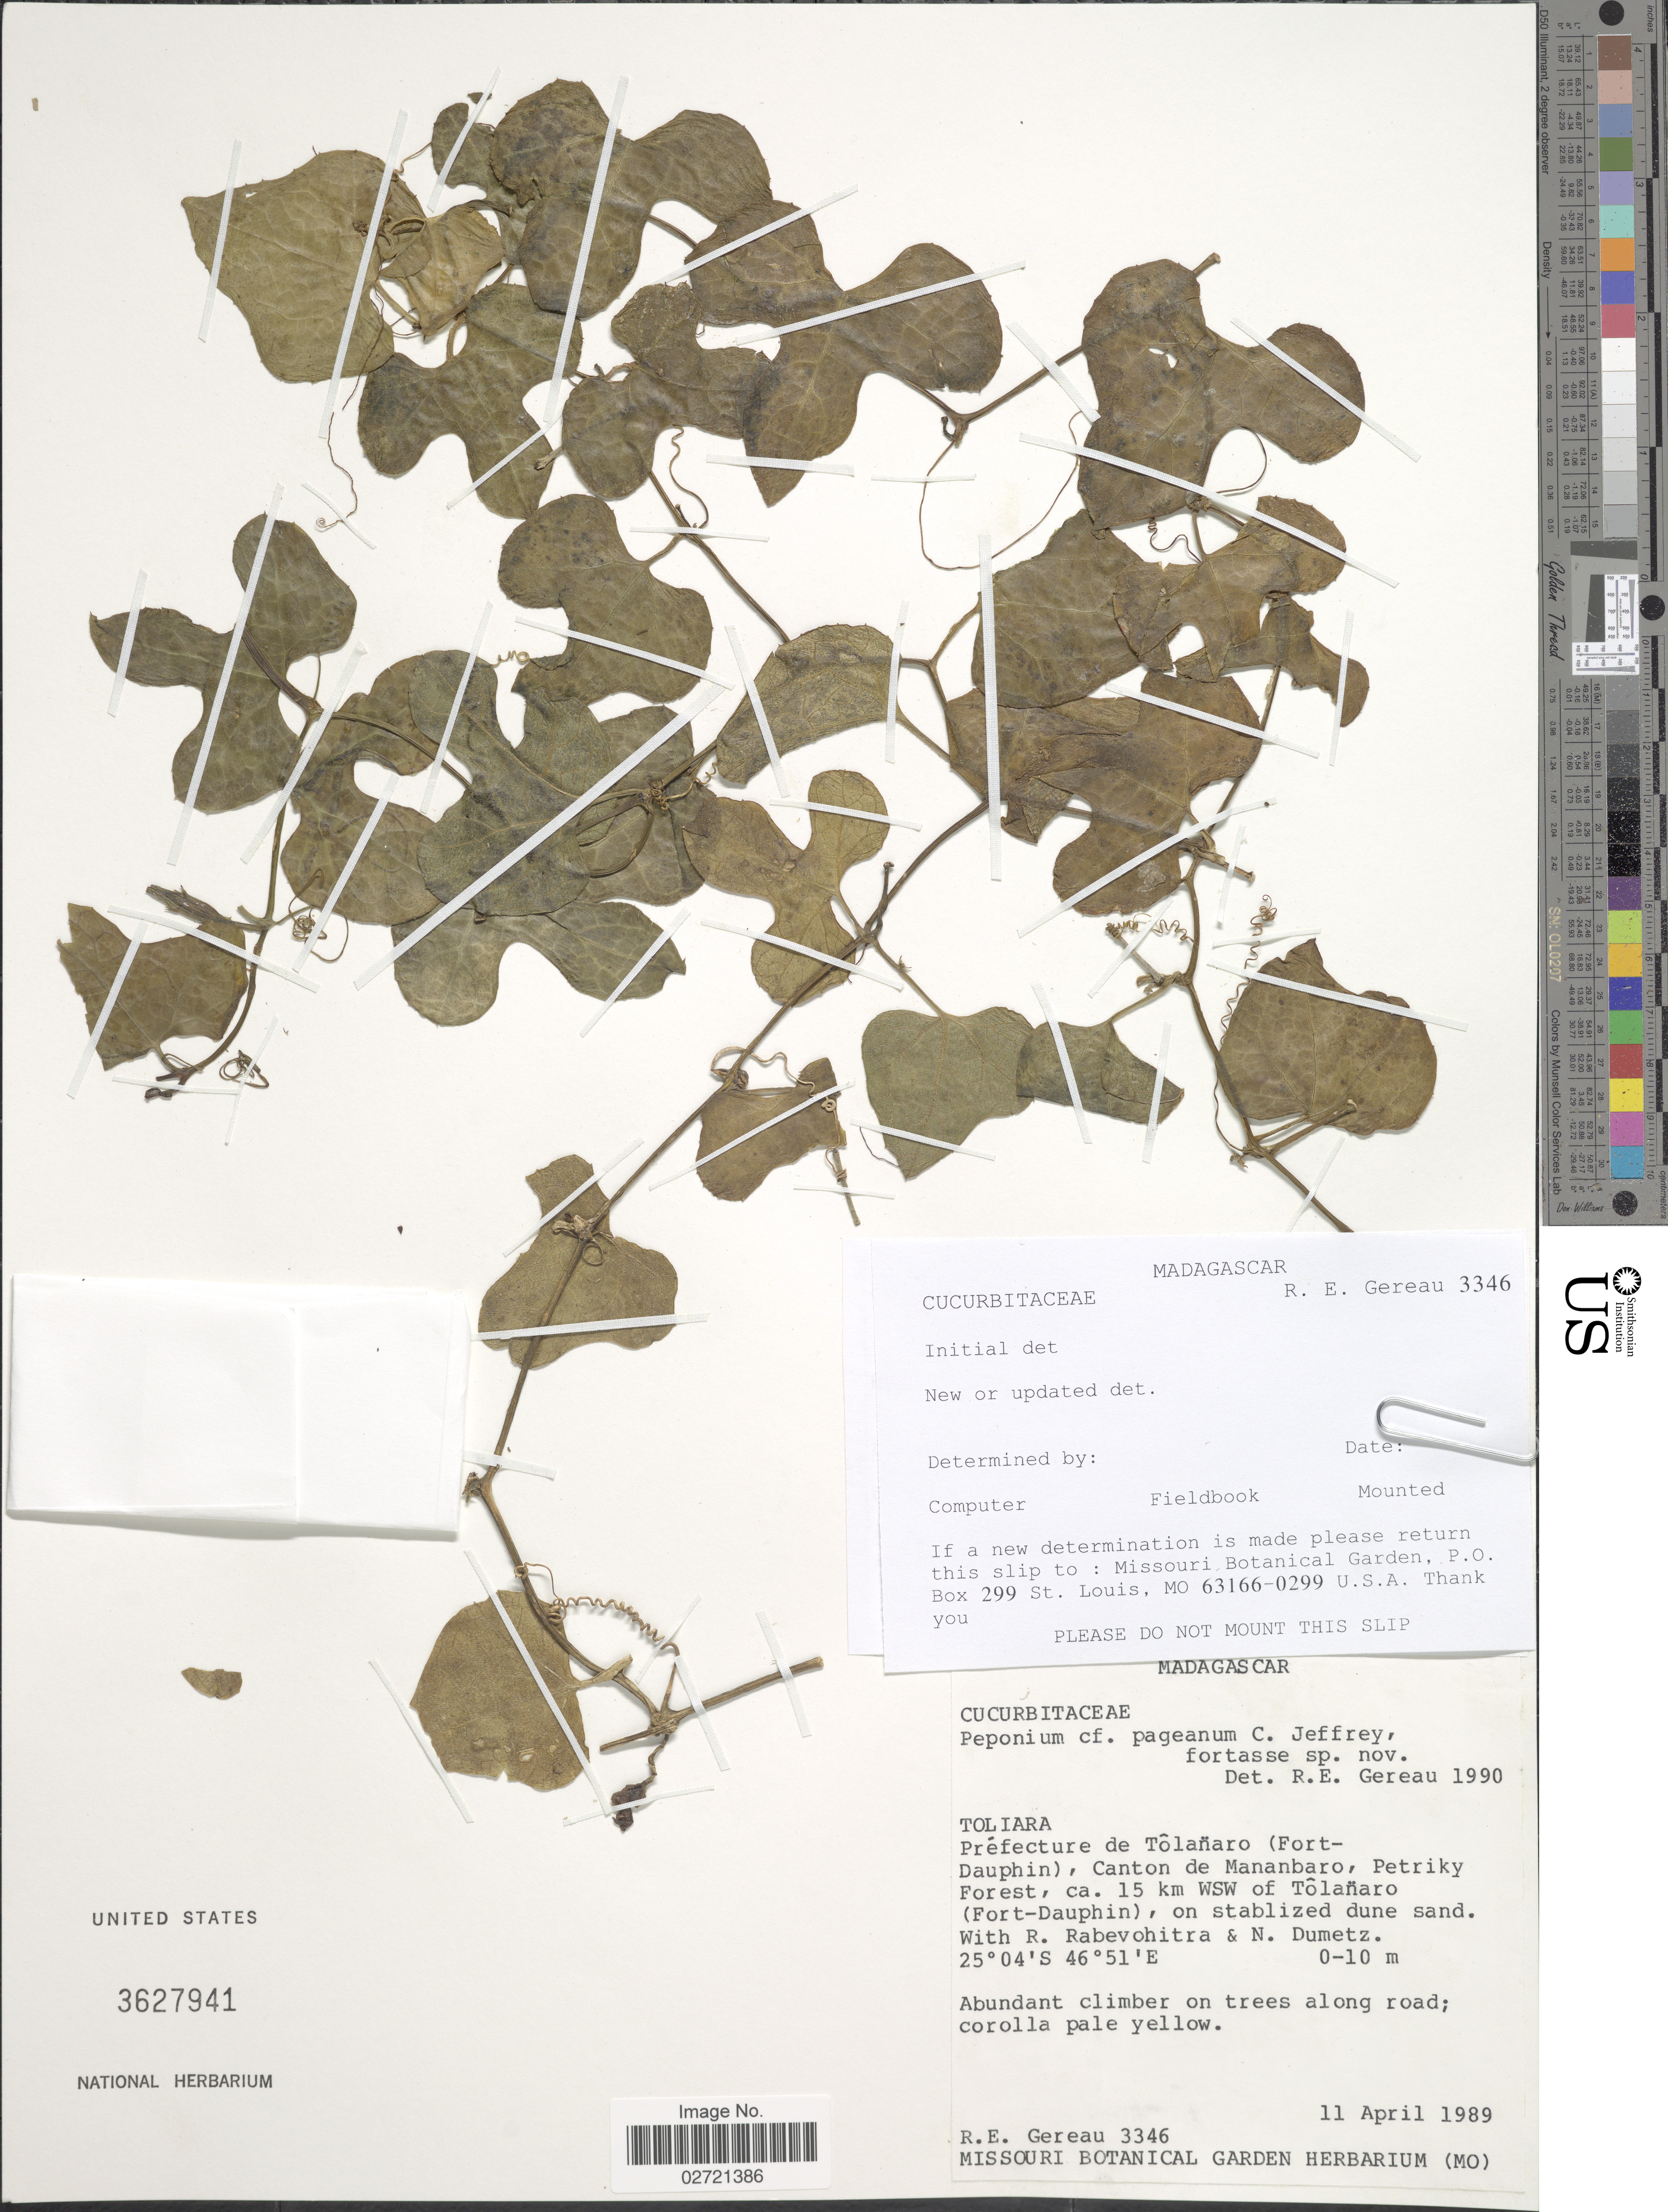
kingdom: Plantae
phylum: Tracheophyta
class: Magnoliopsida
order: Cucurbitales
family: Cucurbitaceae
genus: Peponium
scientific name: Peponium sp.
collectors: R. Gereau, R. Rabevohitra & N. Dumetz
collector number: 3346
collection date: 1989-04-11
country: Madagascar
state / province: Anosy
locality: Prefecture de Tolanaro (Fort-Dauphin) Canton de Mananbaro, Petriky Forest, 15 km WSW of Tolanaro (Fort-Dauphin) on stabilized dune sand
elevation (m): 0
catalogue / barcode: US 3627941